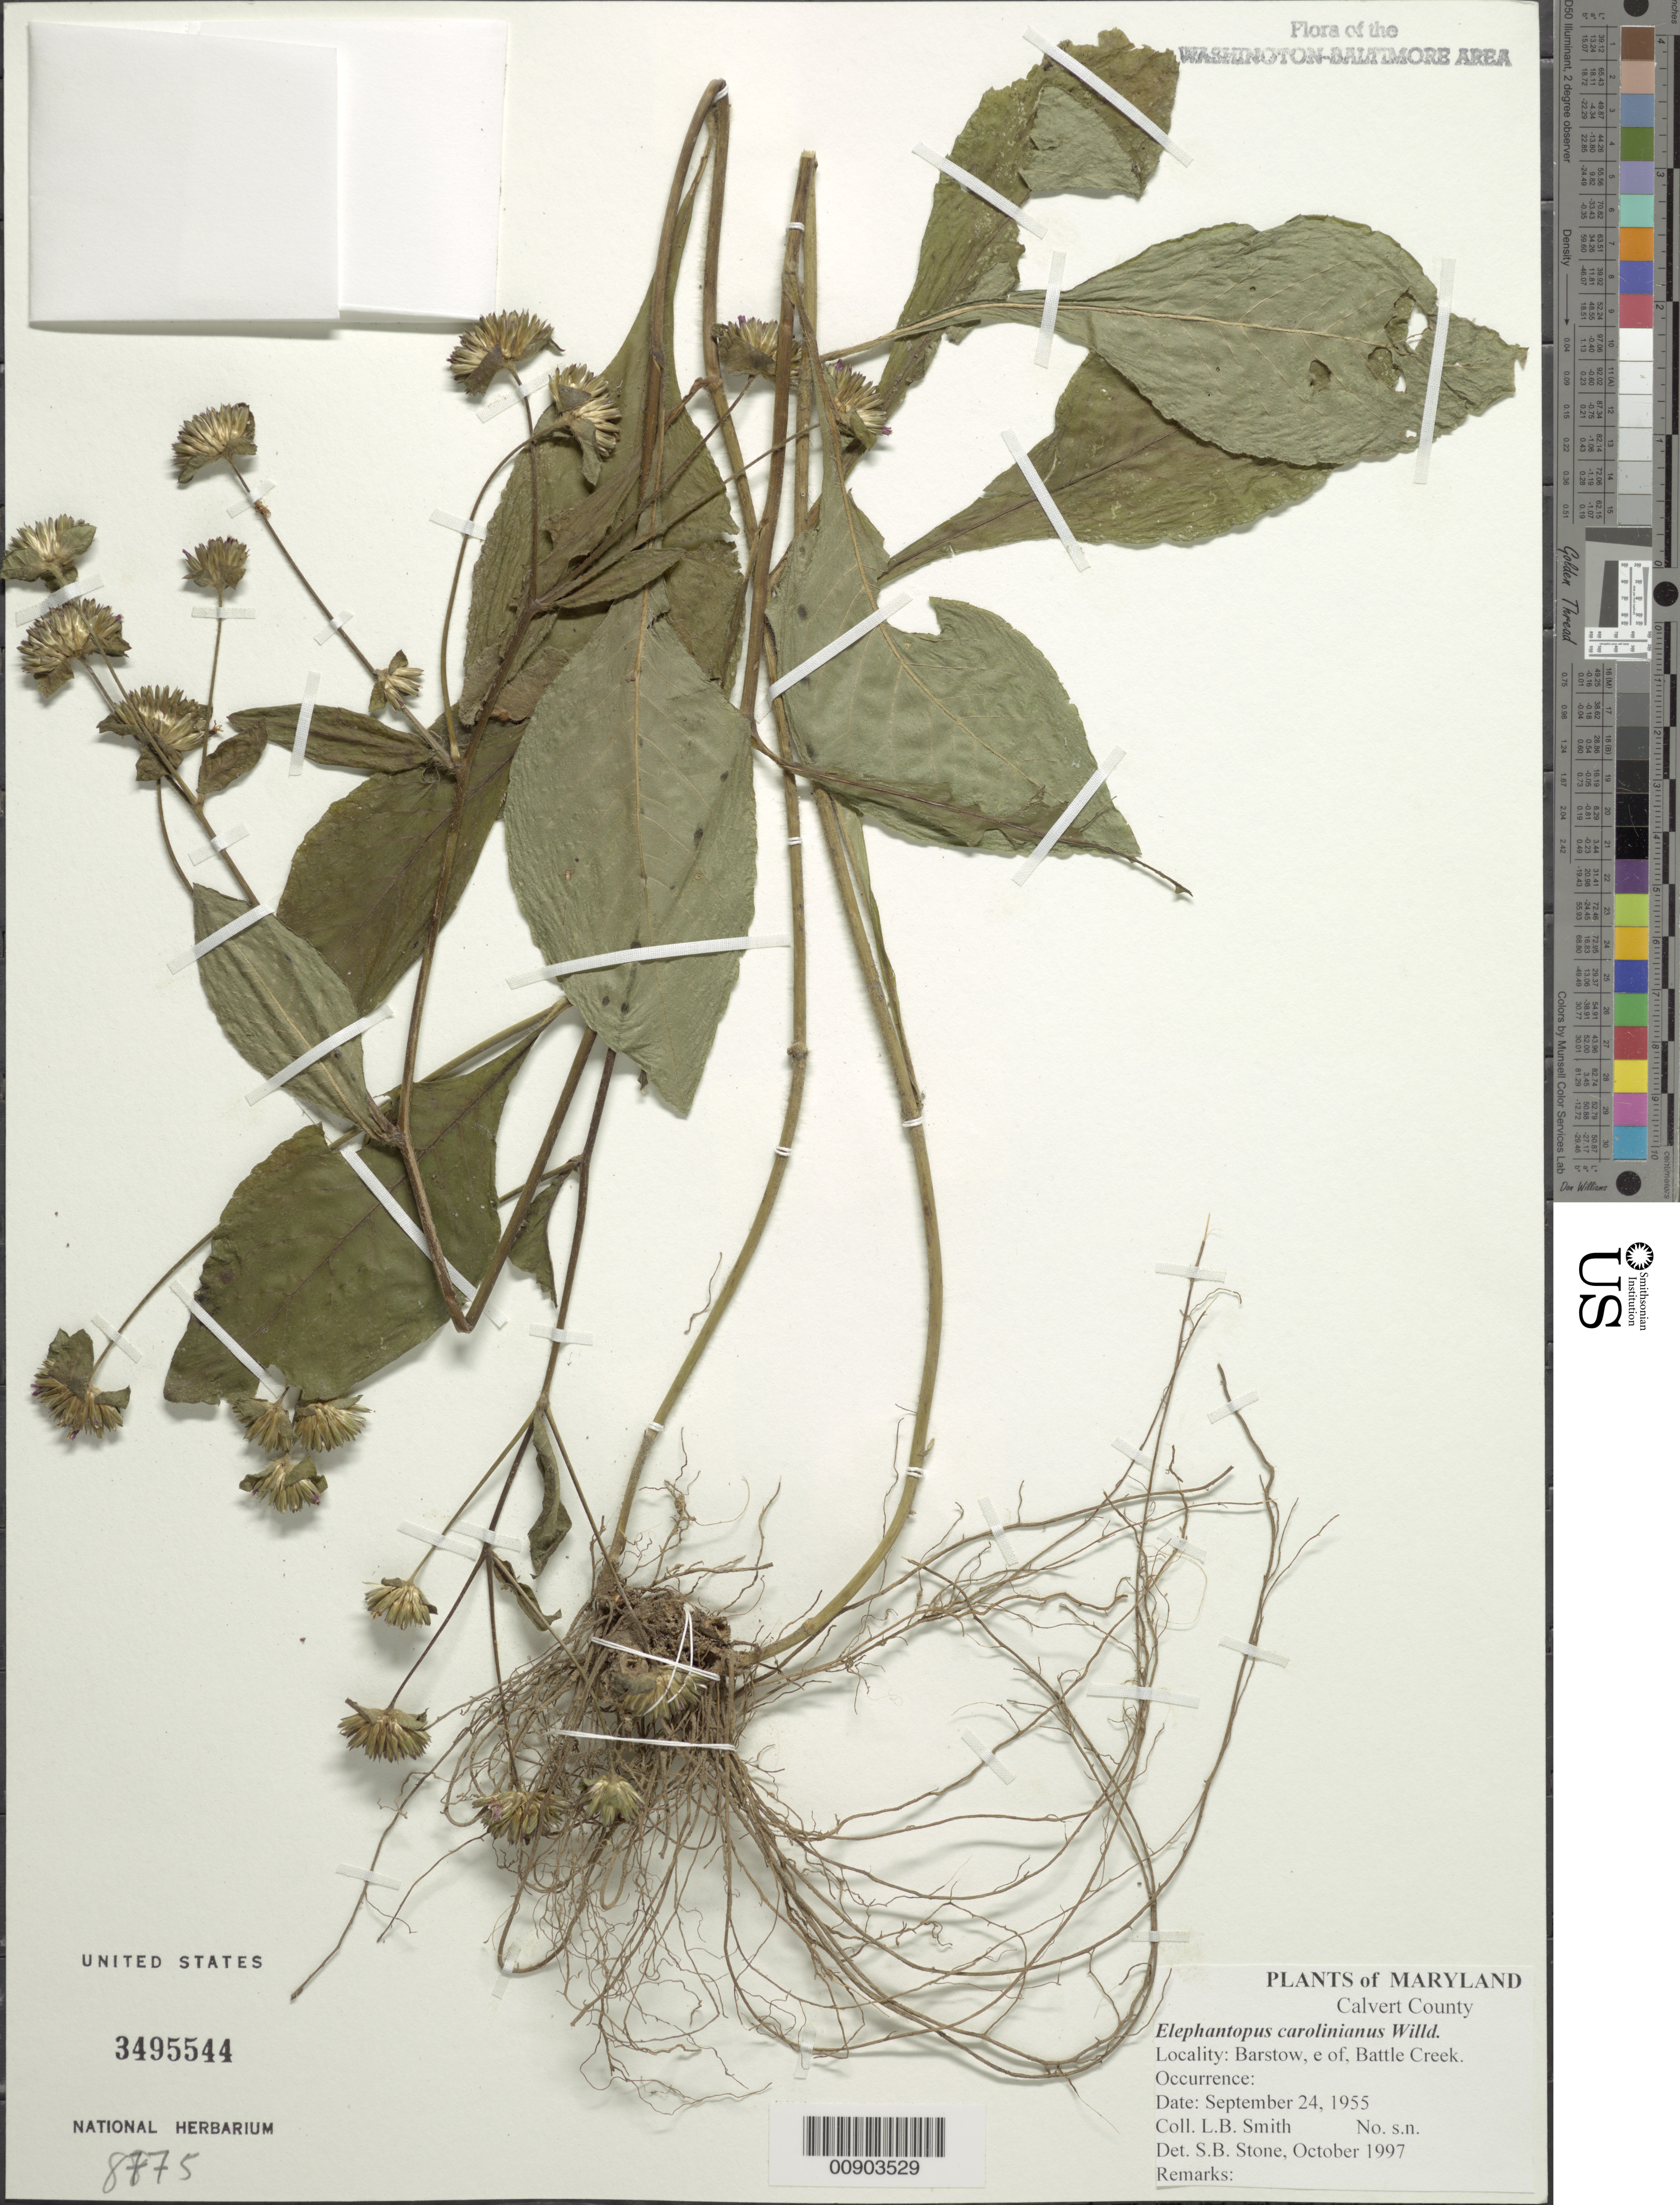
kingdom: Plantae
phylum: Tracheophyta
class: Magnoliopsida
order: Asterales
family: Asteraceae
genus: Elephantopus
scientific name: Elephantopus carolinianus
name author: Raeusch.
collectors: L. Smith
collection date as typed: September 24, 1955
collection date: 1955-09-24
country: United States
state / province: Maryland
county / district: Calvert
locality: Barstow, e of, Battle Creek.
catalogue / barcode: US 3495544